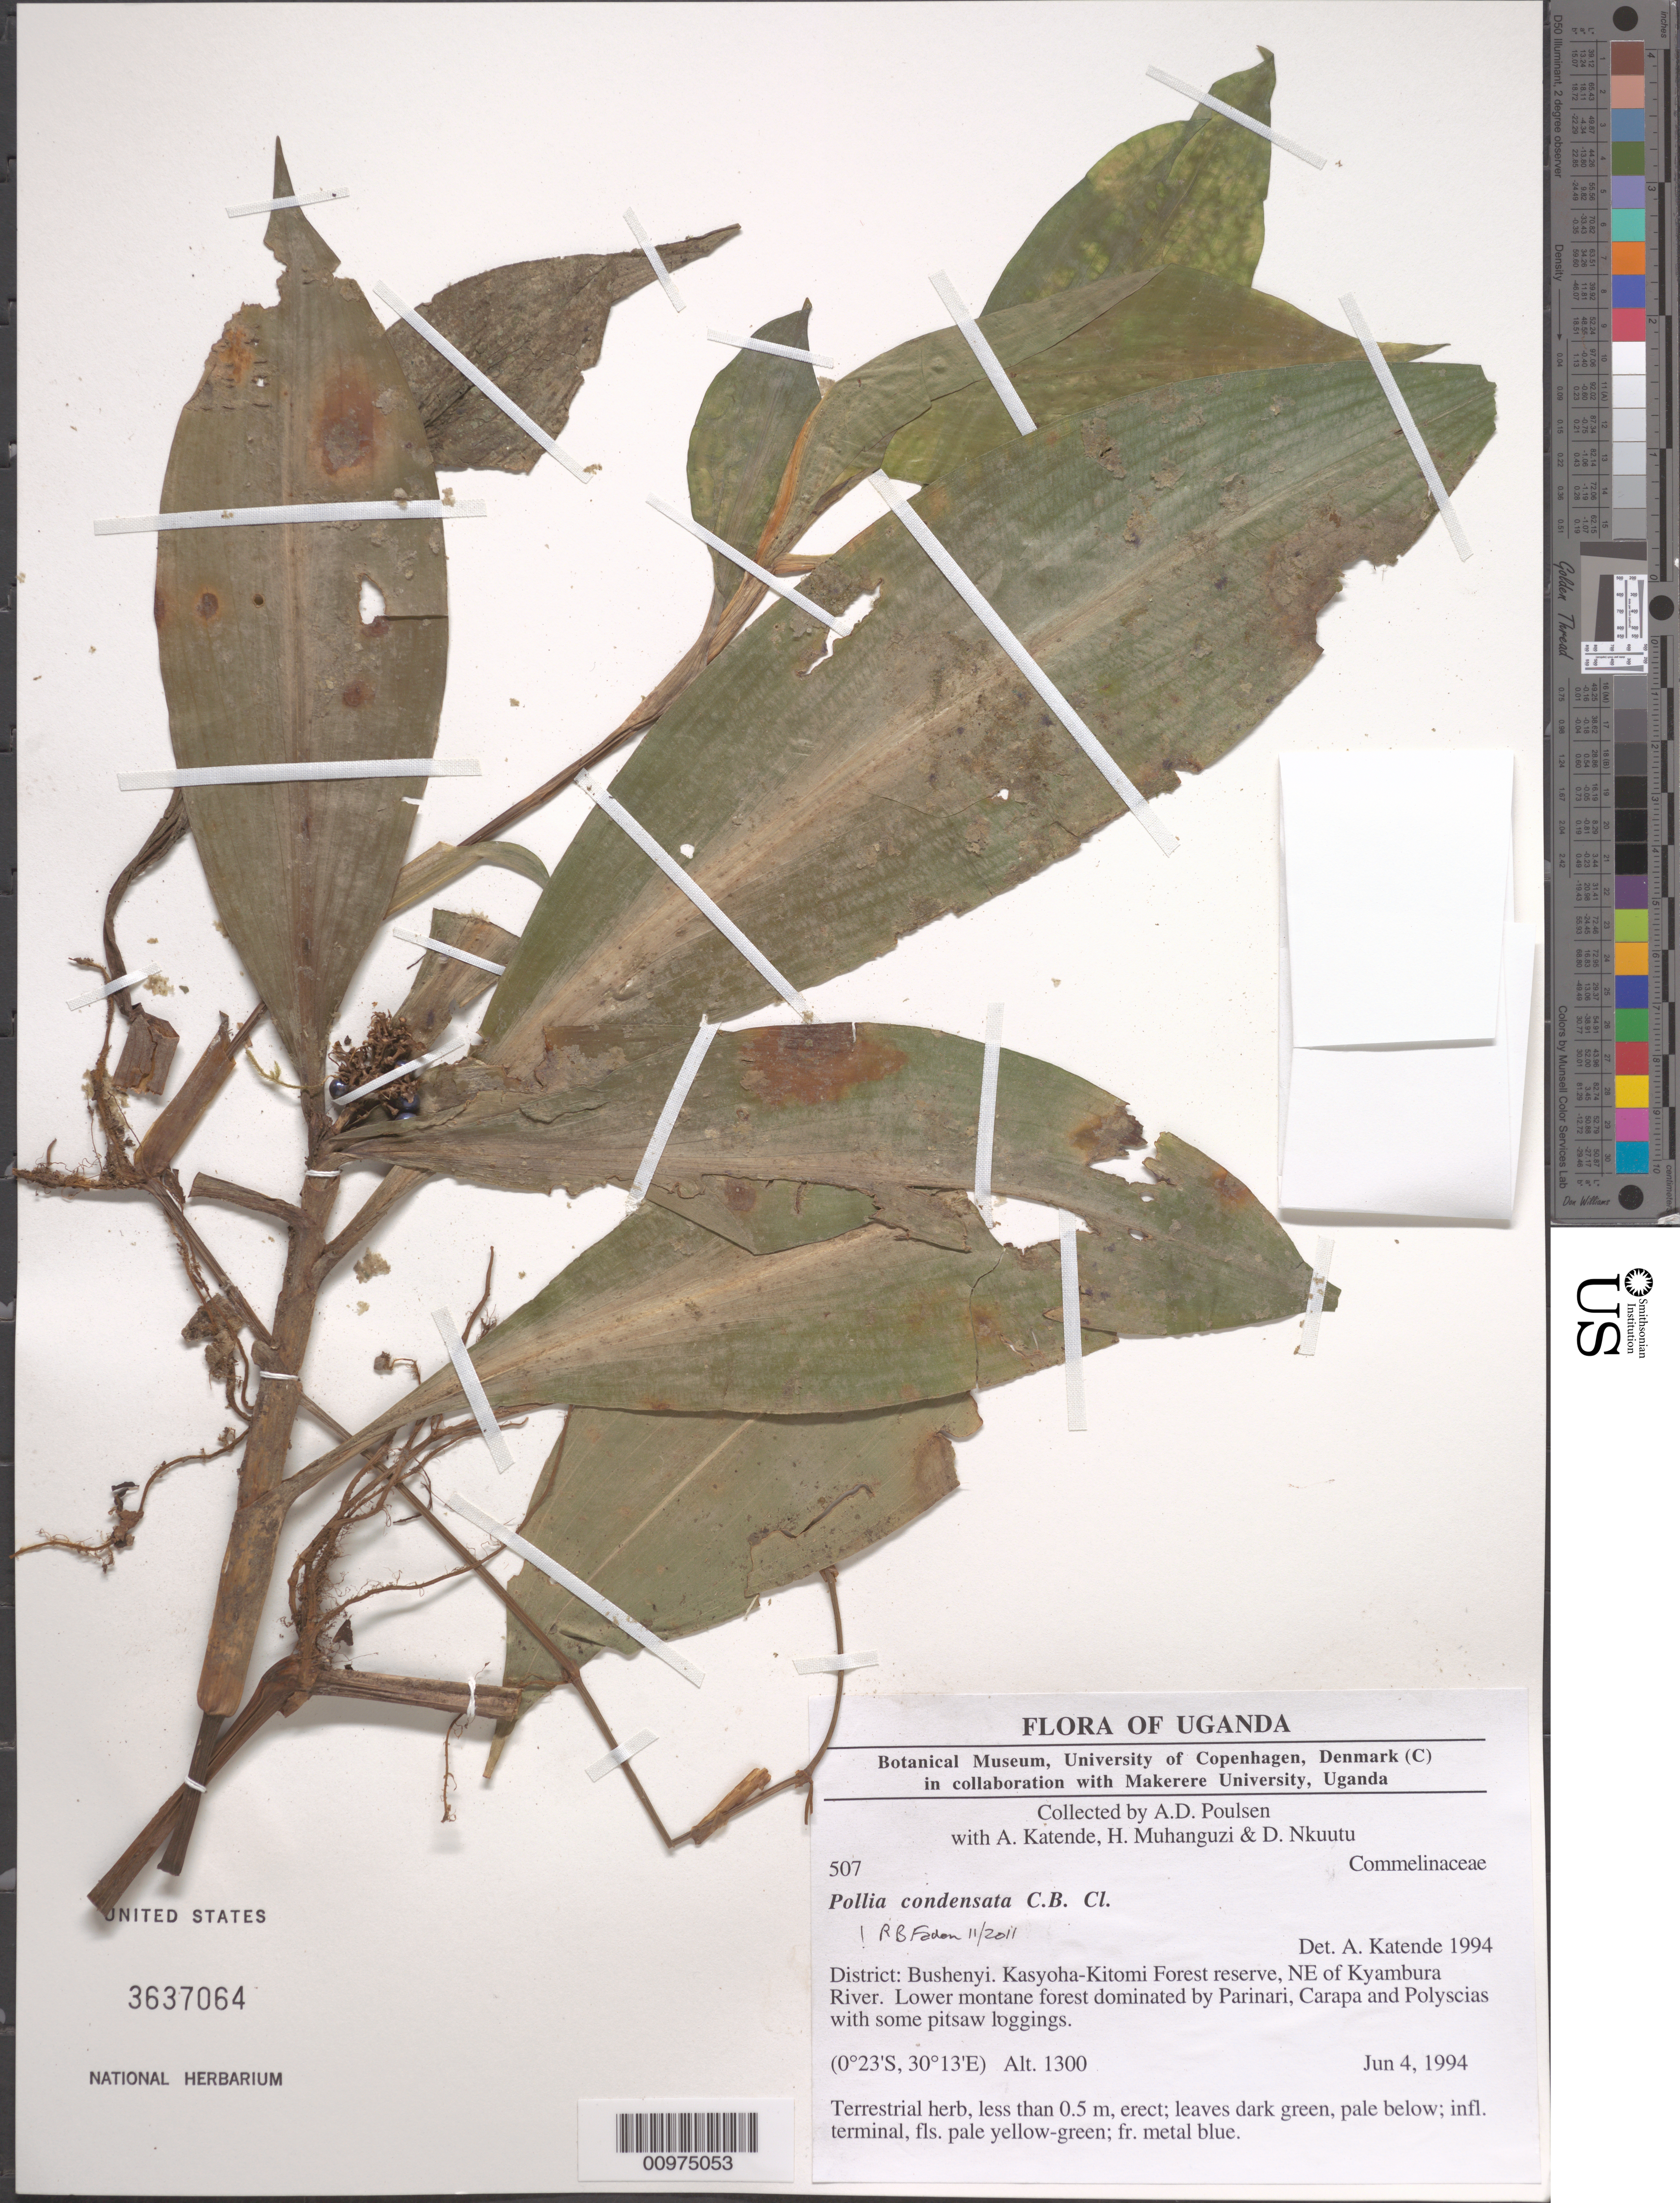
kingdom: Plantae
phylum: Tracheophyta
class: Liliopsida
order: Commelinales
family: Commelinaceae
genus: Pollia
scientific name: Pollia condensata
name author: C.B. Clarke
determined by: Faden, Robert B., (US), Smithsonian Institution - National Museum of Natural History (UNITED STATES)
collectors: A. Poulsen, A. Katende, H. Muhanguzi & D. Nkuutu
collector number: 507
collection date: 1994-06-04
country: Uganda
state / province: Western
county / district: Bushenyi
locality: Kasyoha-Kitomi Forest reserve, NE of Kyambura River. Lower montane forest dominated by Parinare, Carapa and Polyscias with some pitsaw loggings.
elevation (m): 1300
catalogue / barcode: US 3637064